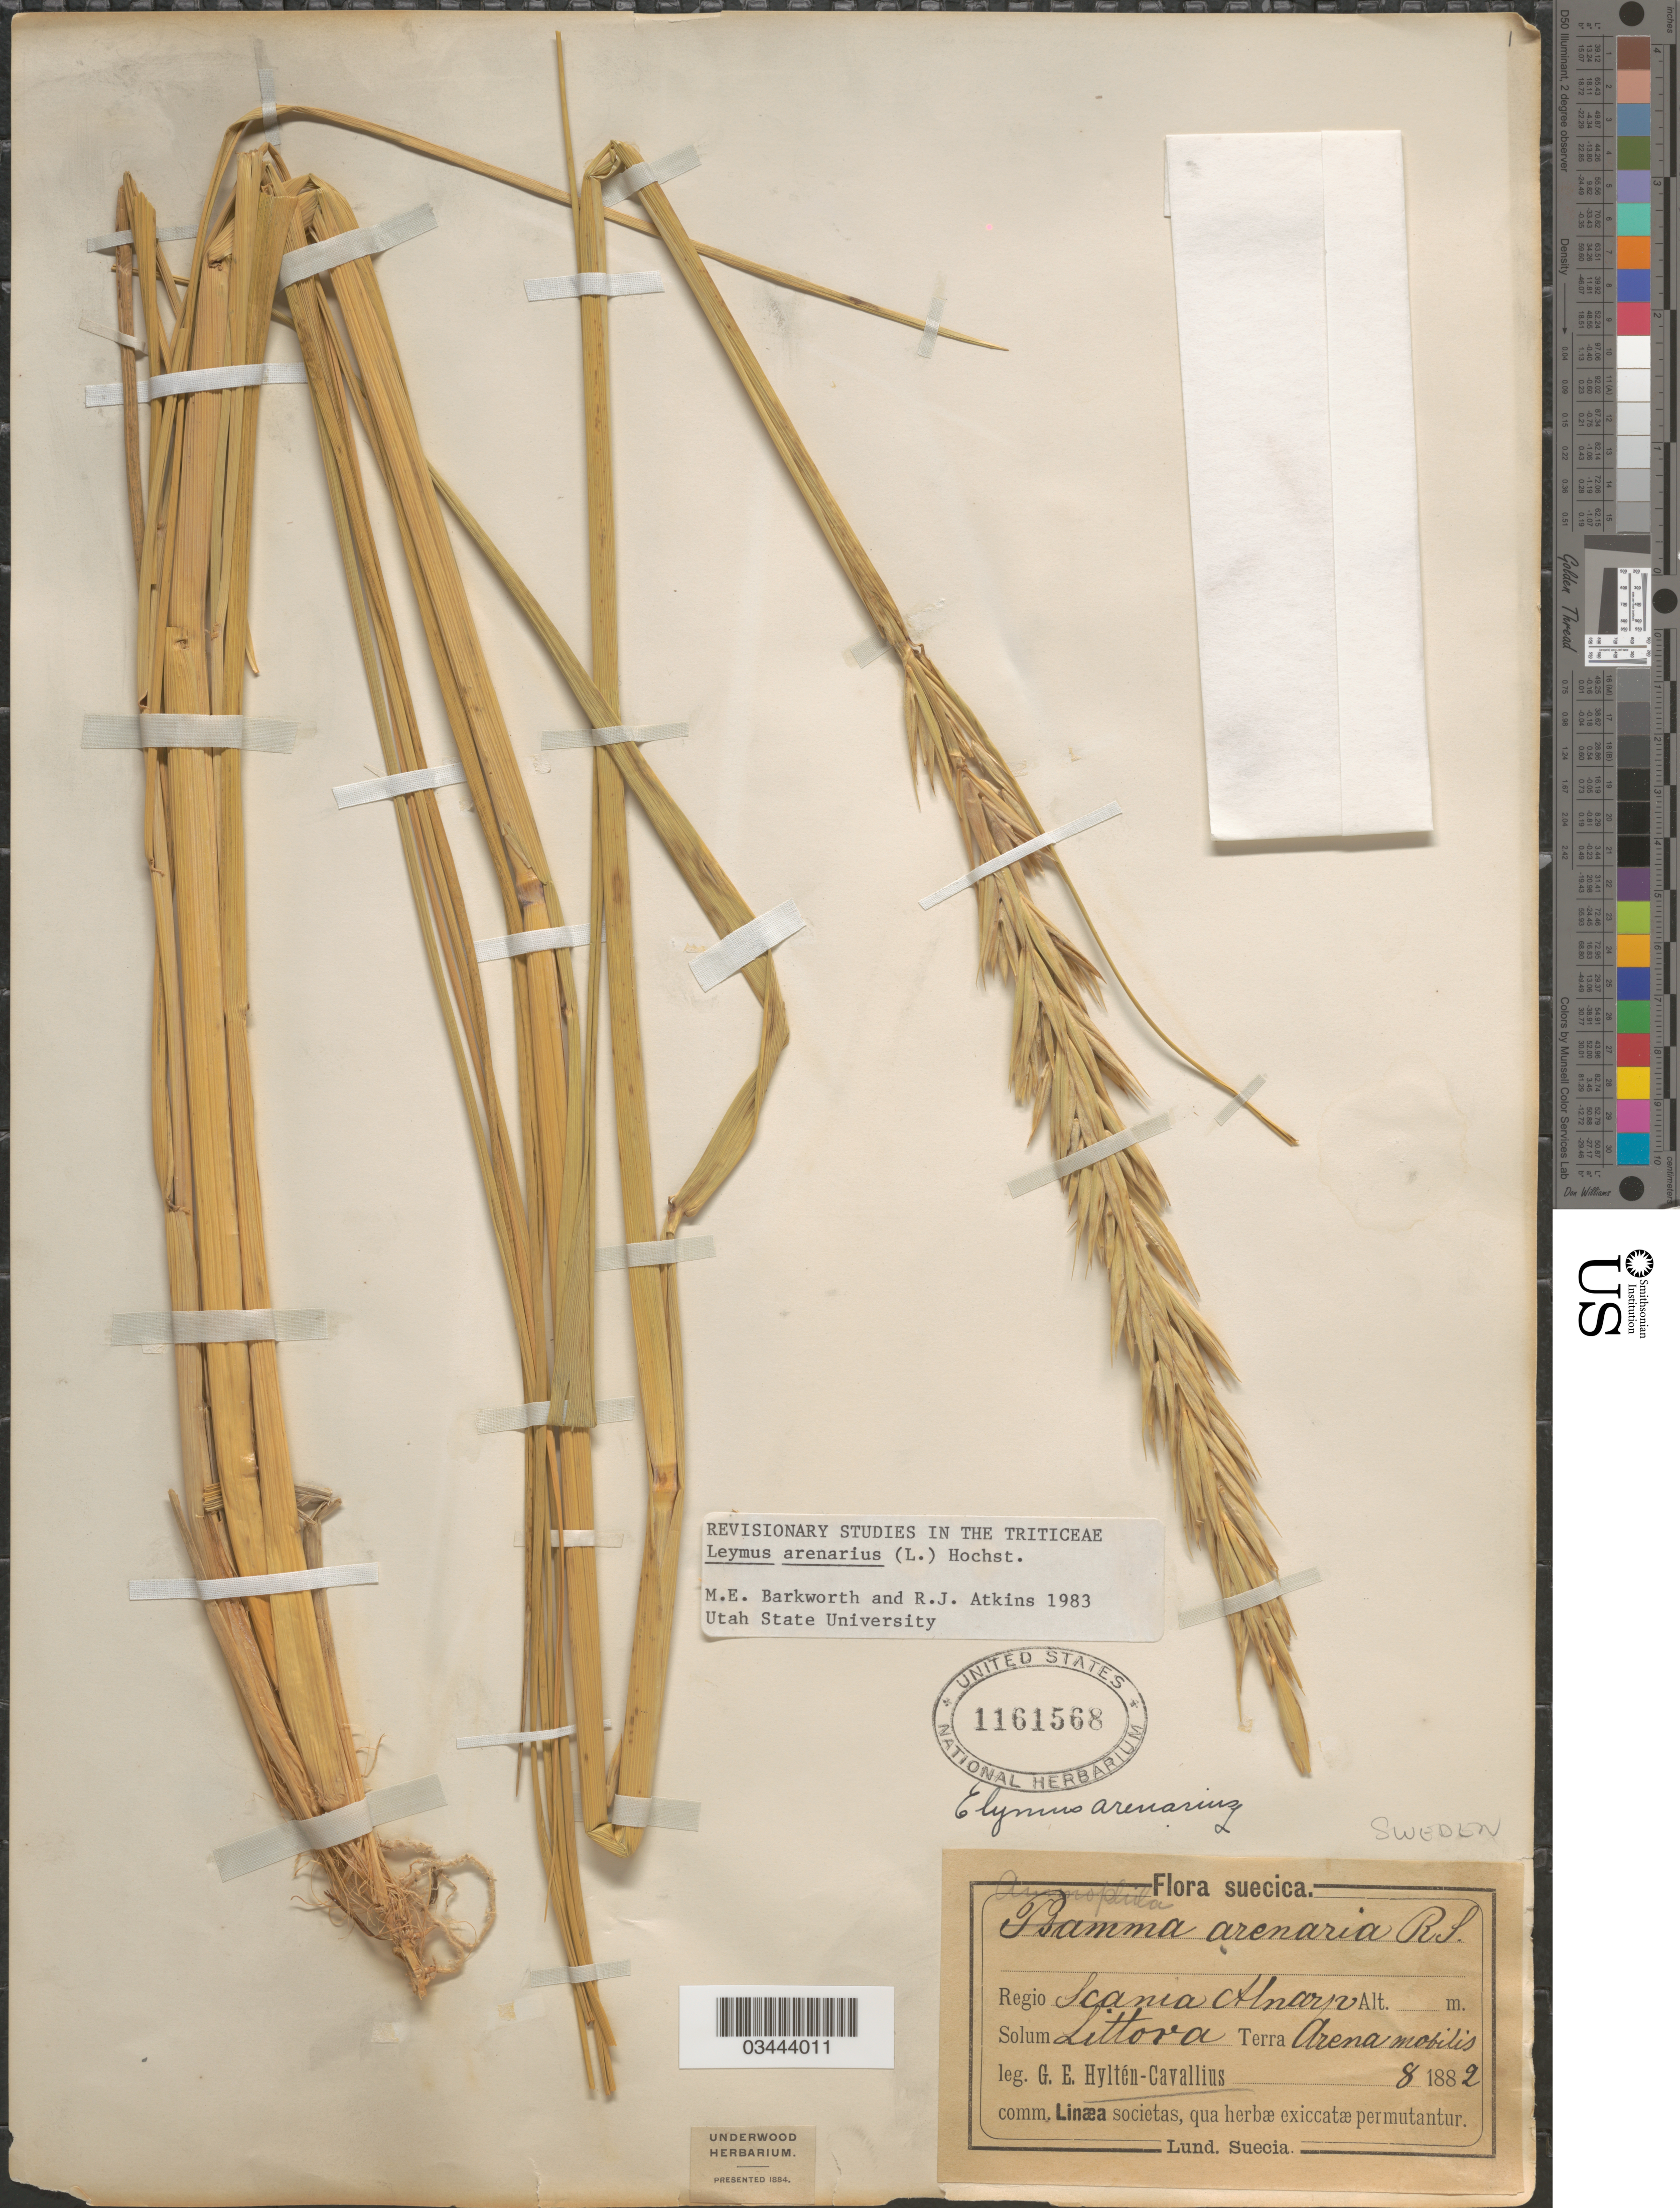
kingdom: Plantae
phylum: Tracheophyta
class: Liliopsida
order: Poales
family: Poaceae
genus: Leymus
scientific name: Leymus arenarius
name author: (L.) Hochst.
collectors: G. Hyltén-Cavallius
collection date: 1882-08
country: Sweden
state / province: Skåne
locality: Suecica. Regio Scania Alnarp. Littora. Terra Arena mobilis.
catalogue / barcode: US 1161568